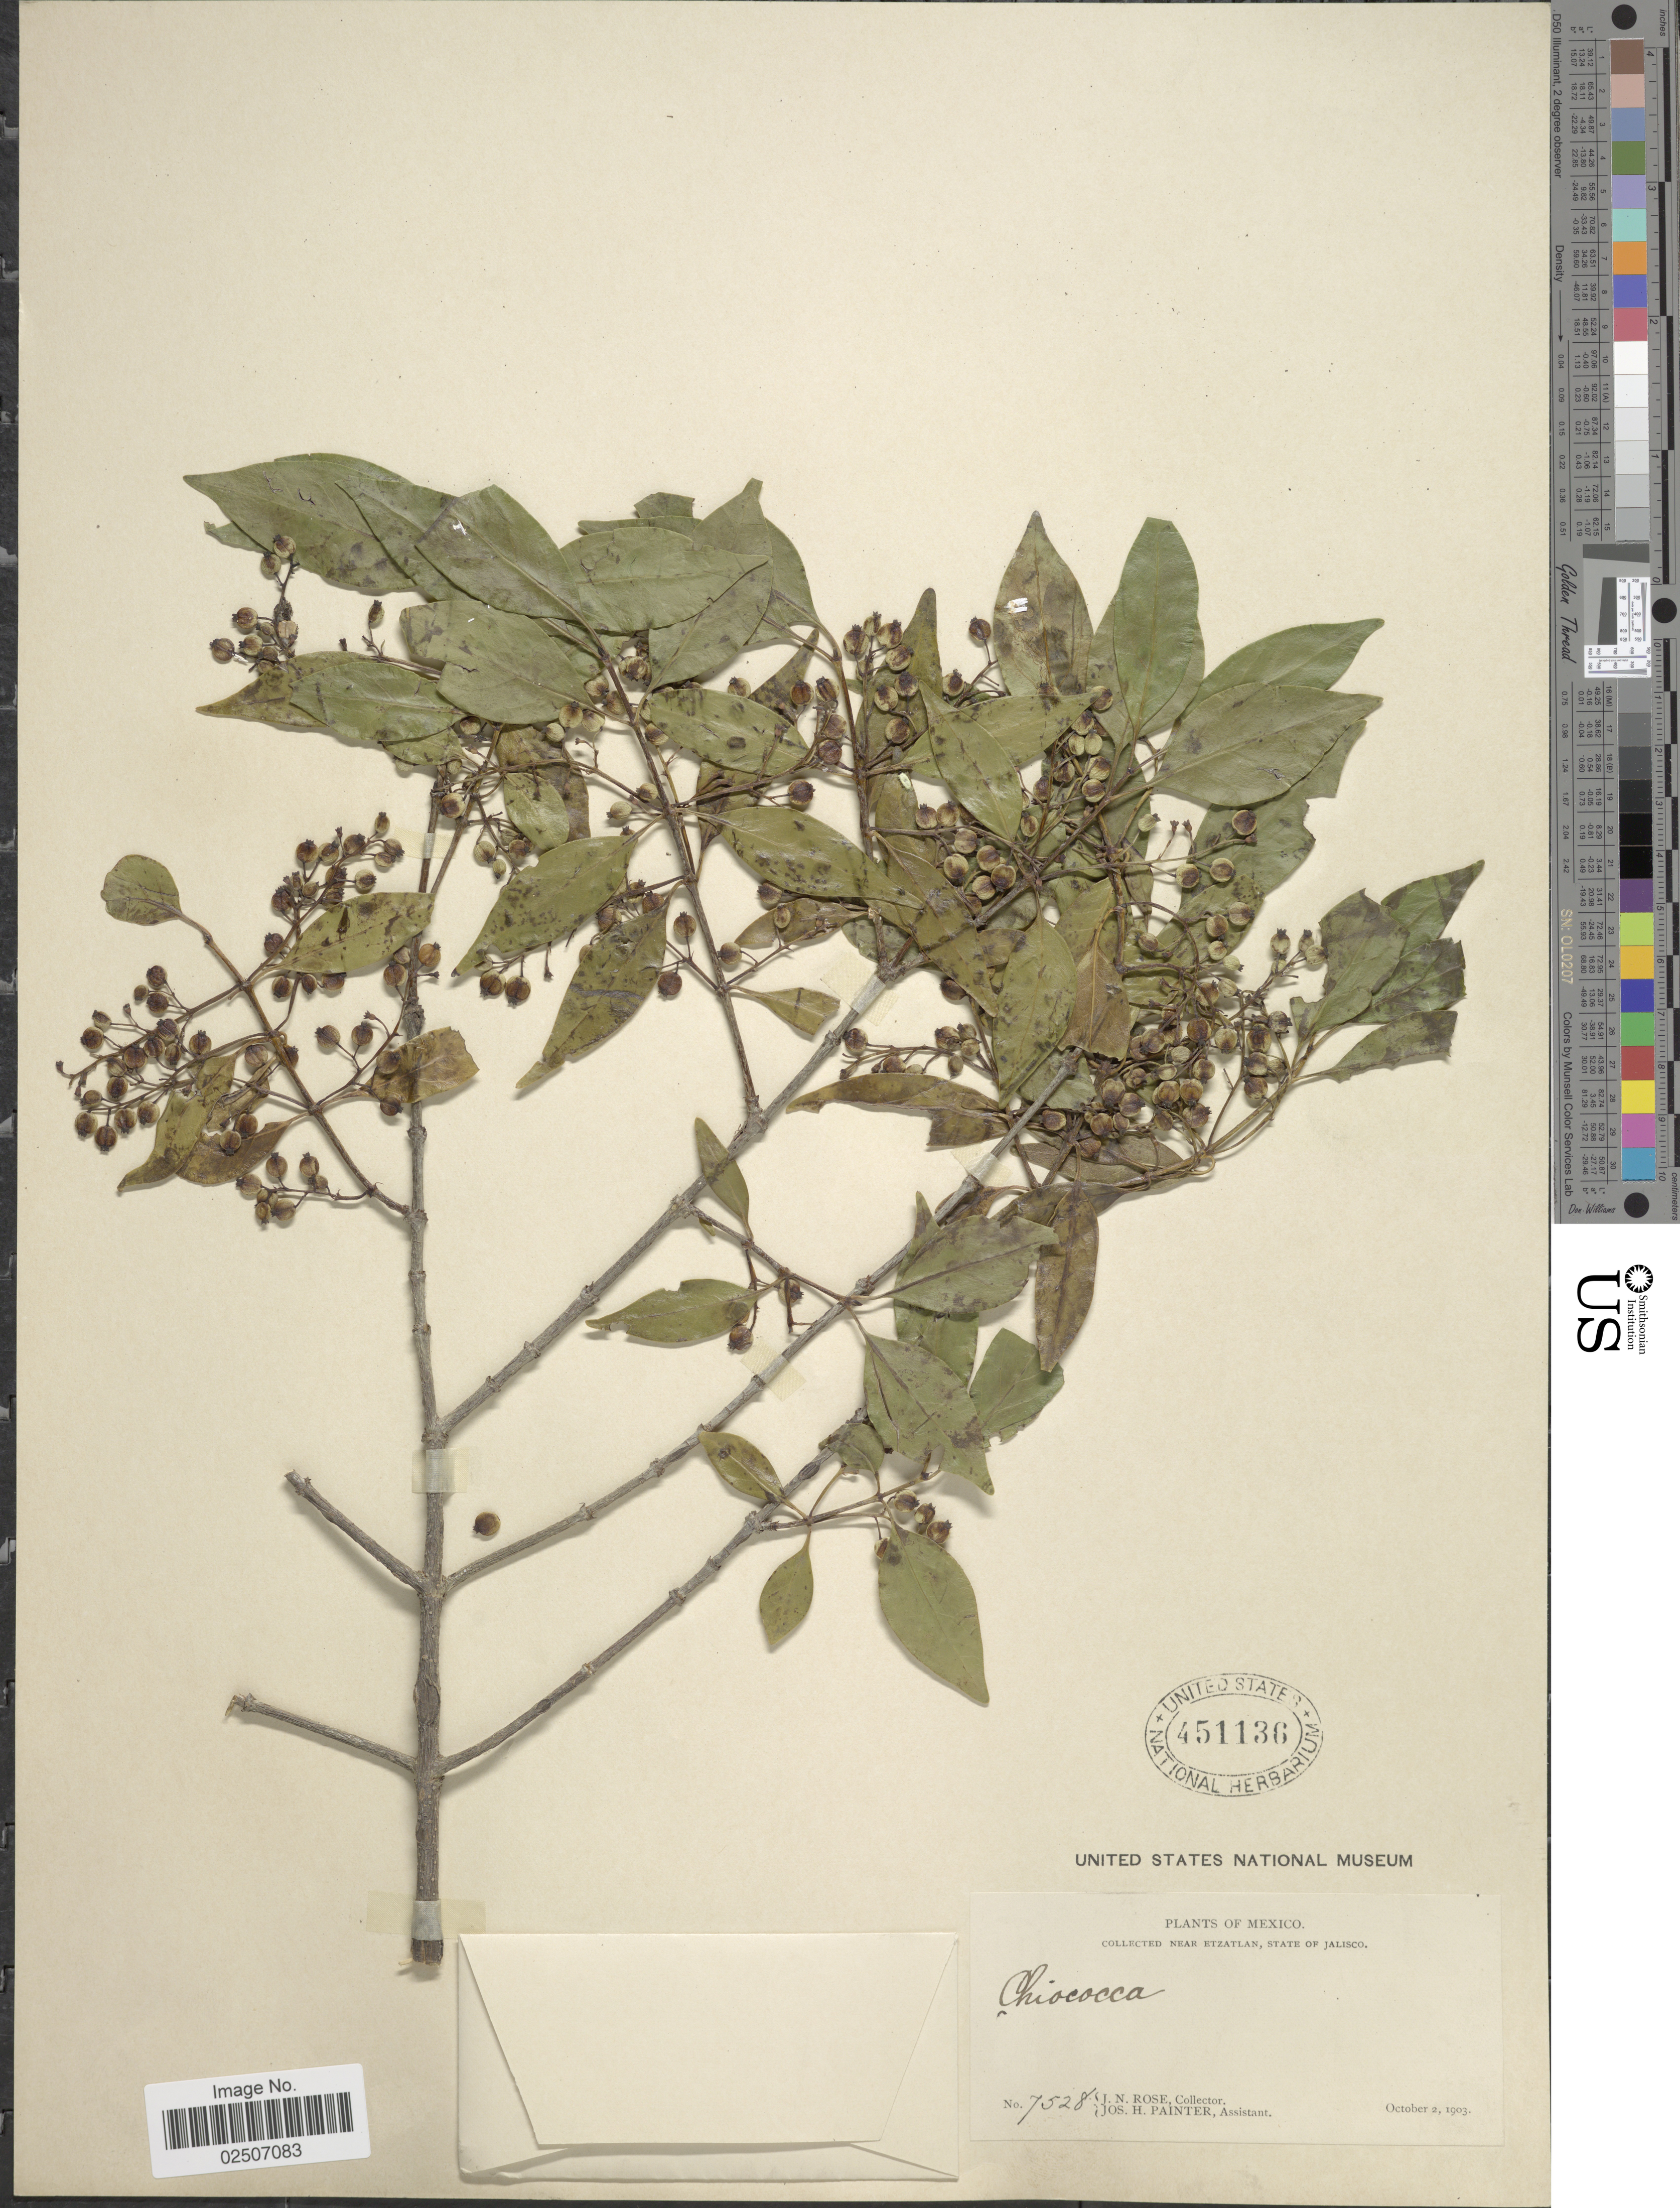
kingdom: Plantae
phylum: Tracheophyta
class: Magnoliopsida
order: Gentianales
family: Rubiaceae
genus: Chiococca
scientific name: Chiococca alba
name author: (L.) Hitchc.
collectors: J. N. Rose & J. H. Painter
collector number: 7528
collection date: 1903-10-02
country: Mexico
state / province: Jalisco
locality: Near Etzatlan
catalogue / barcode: US 451136